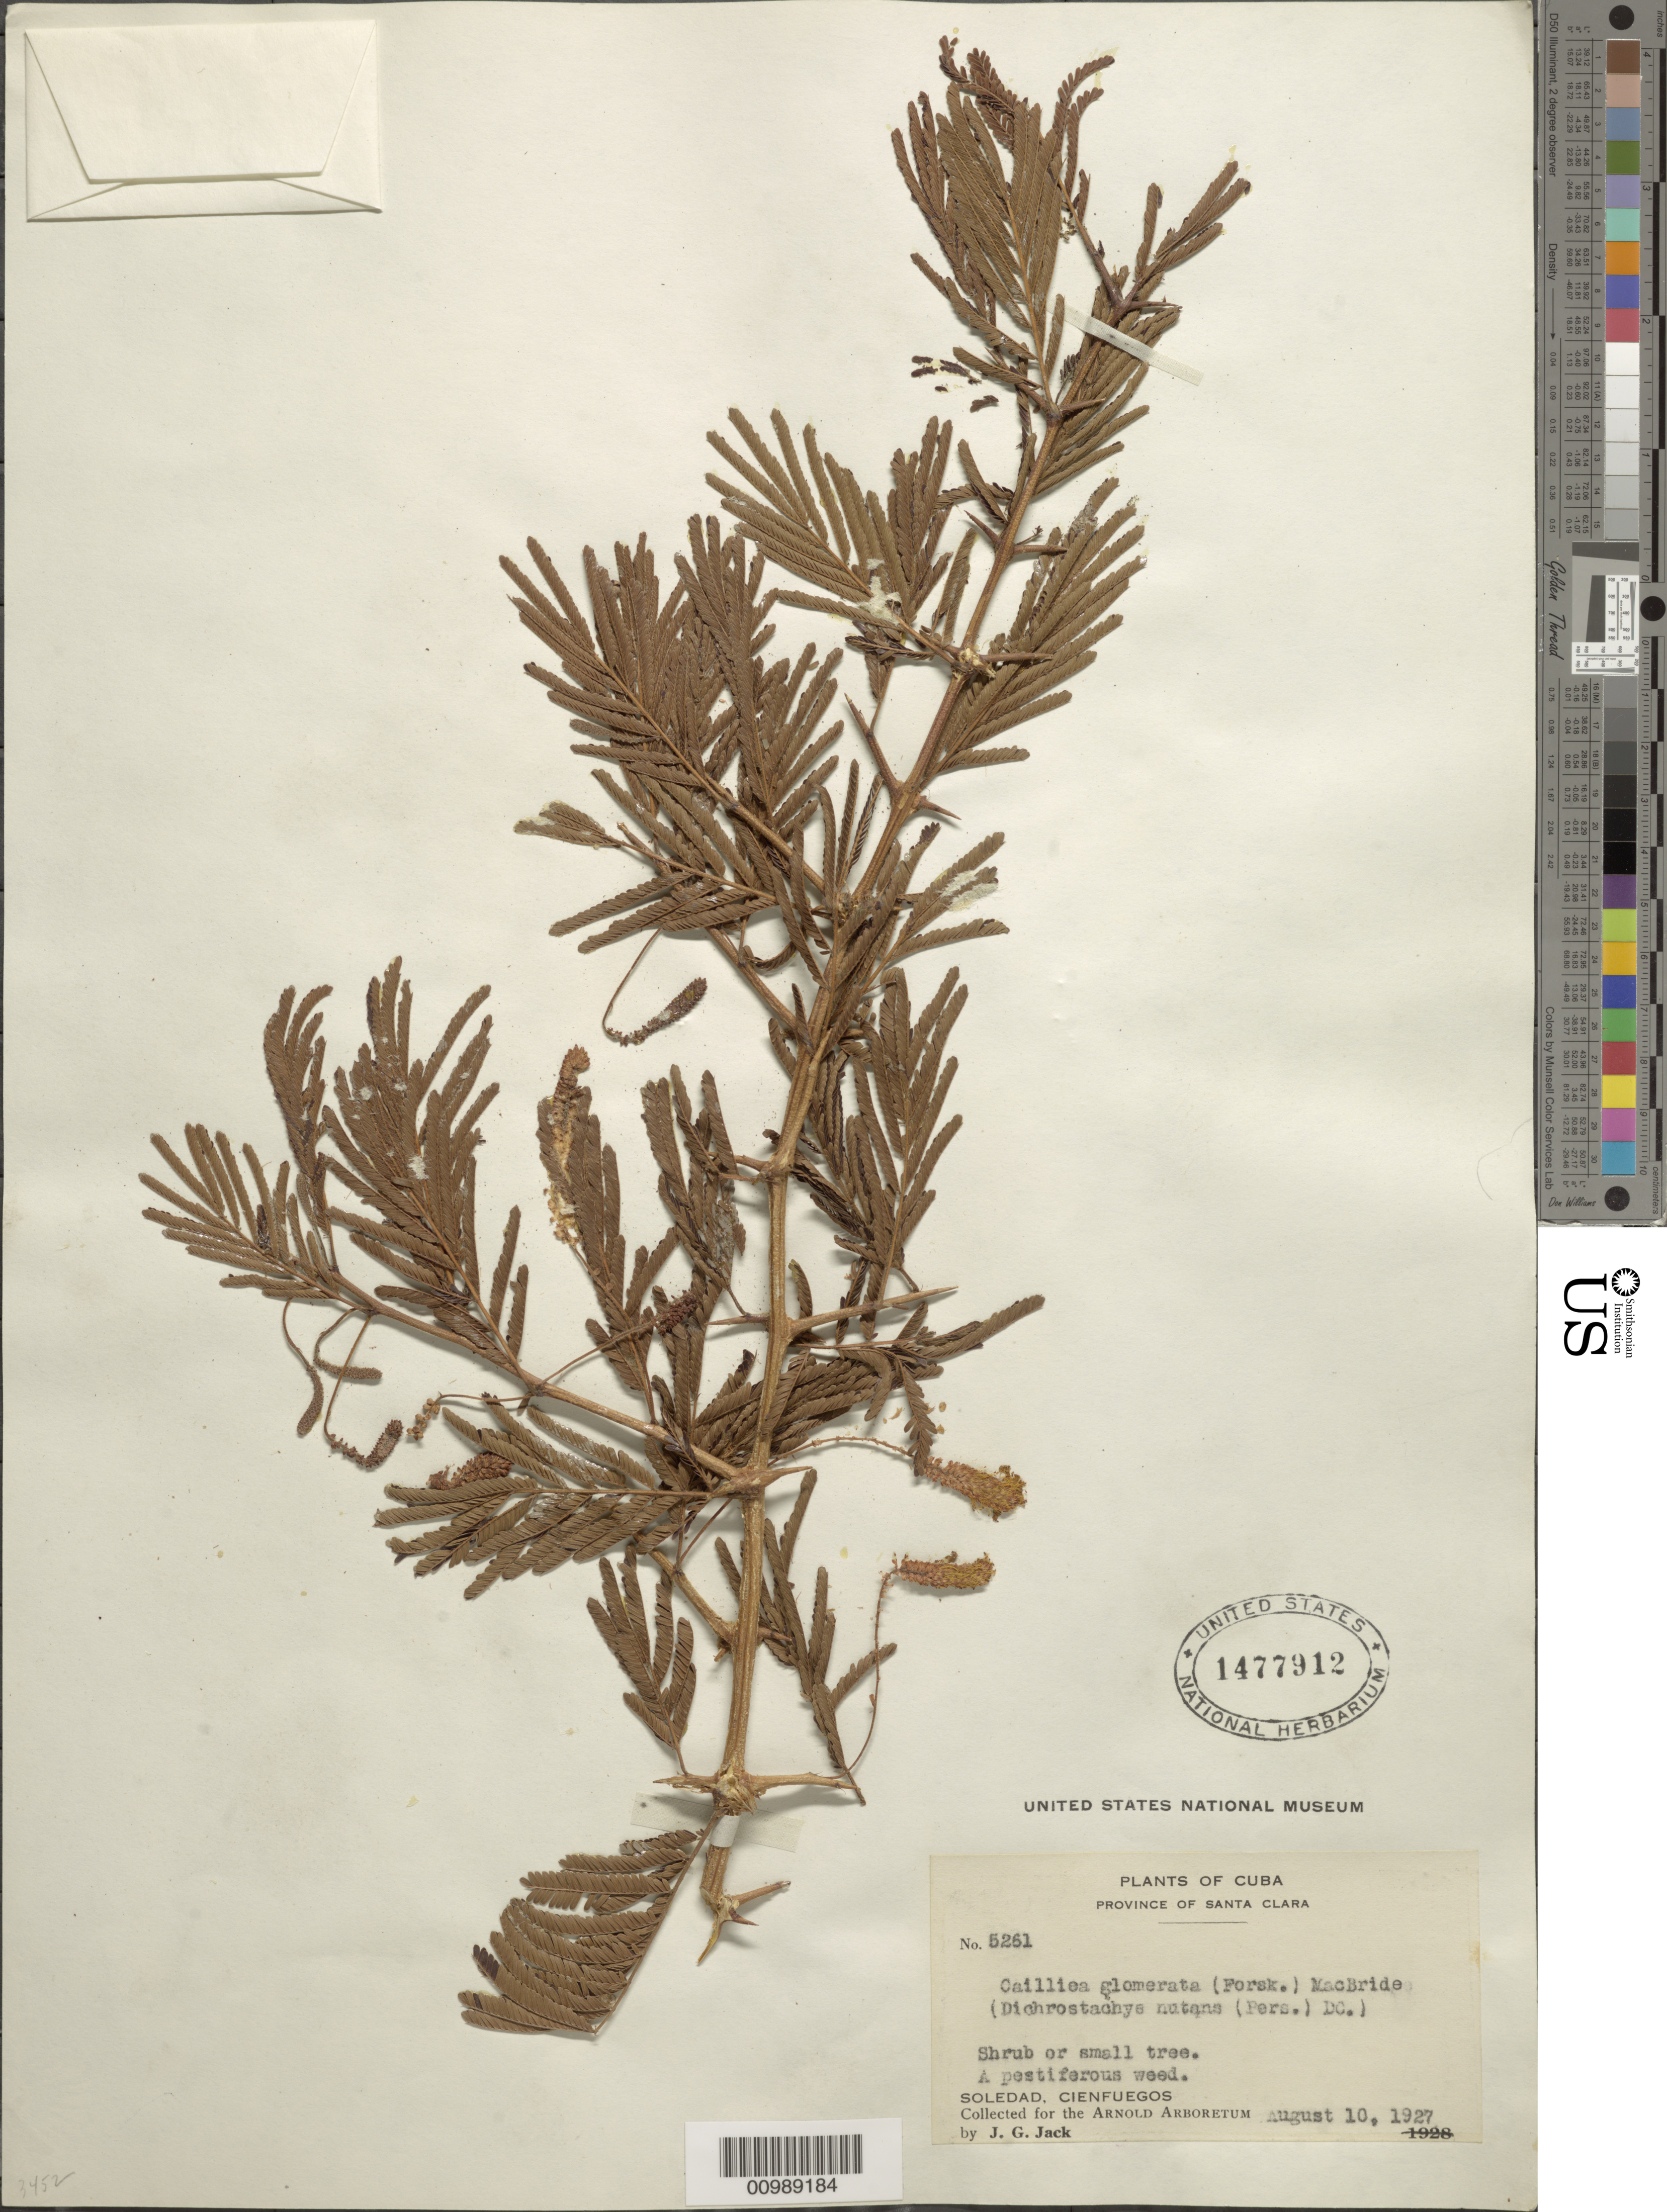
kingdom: Plantae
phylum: Tracheophyta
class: Magnoliopsida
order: Fabales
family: Fabaceae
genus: Dichrostachys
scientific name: Dichrostachys glomerata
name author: (Forssk.) Chiov.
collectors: J. G. Jack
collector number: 5261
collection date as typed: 10 Aug 1927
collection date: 1927-08-10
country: Cuba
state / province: Villa Clara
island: Cuba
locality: Santa Clara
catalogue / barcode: US 1477912